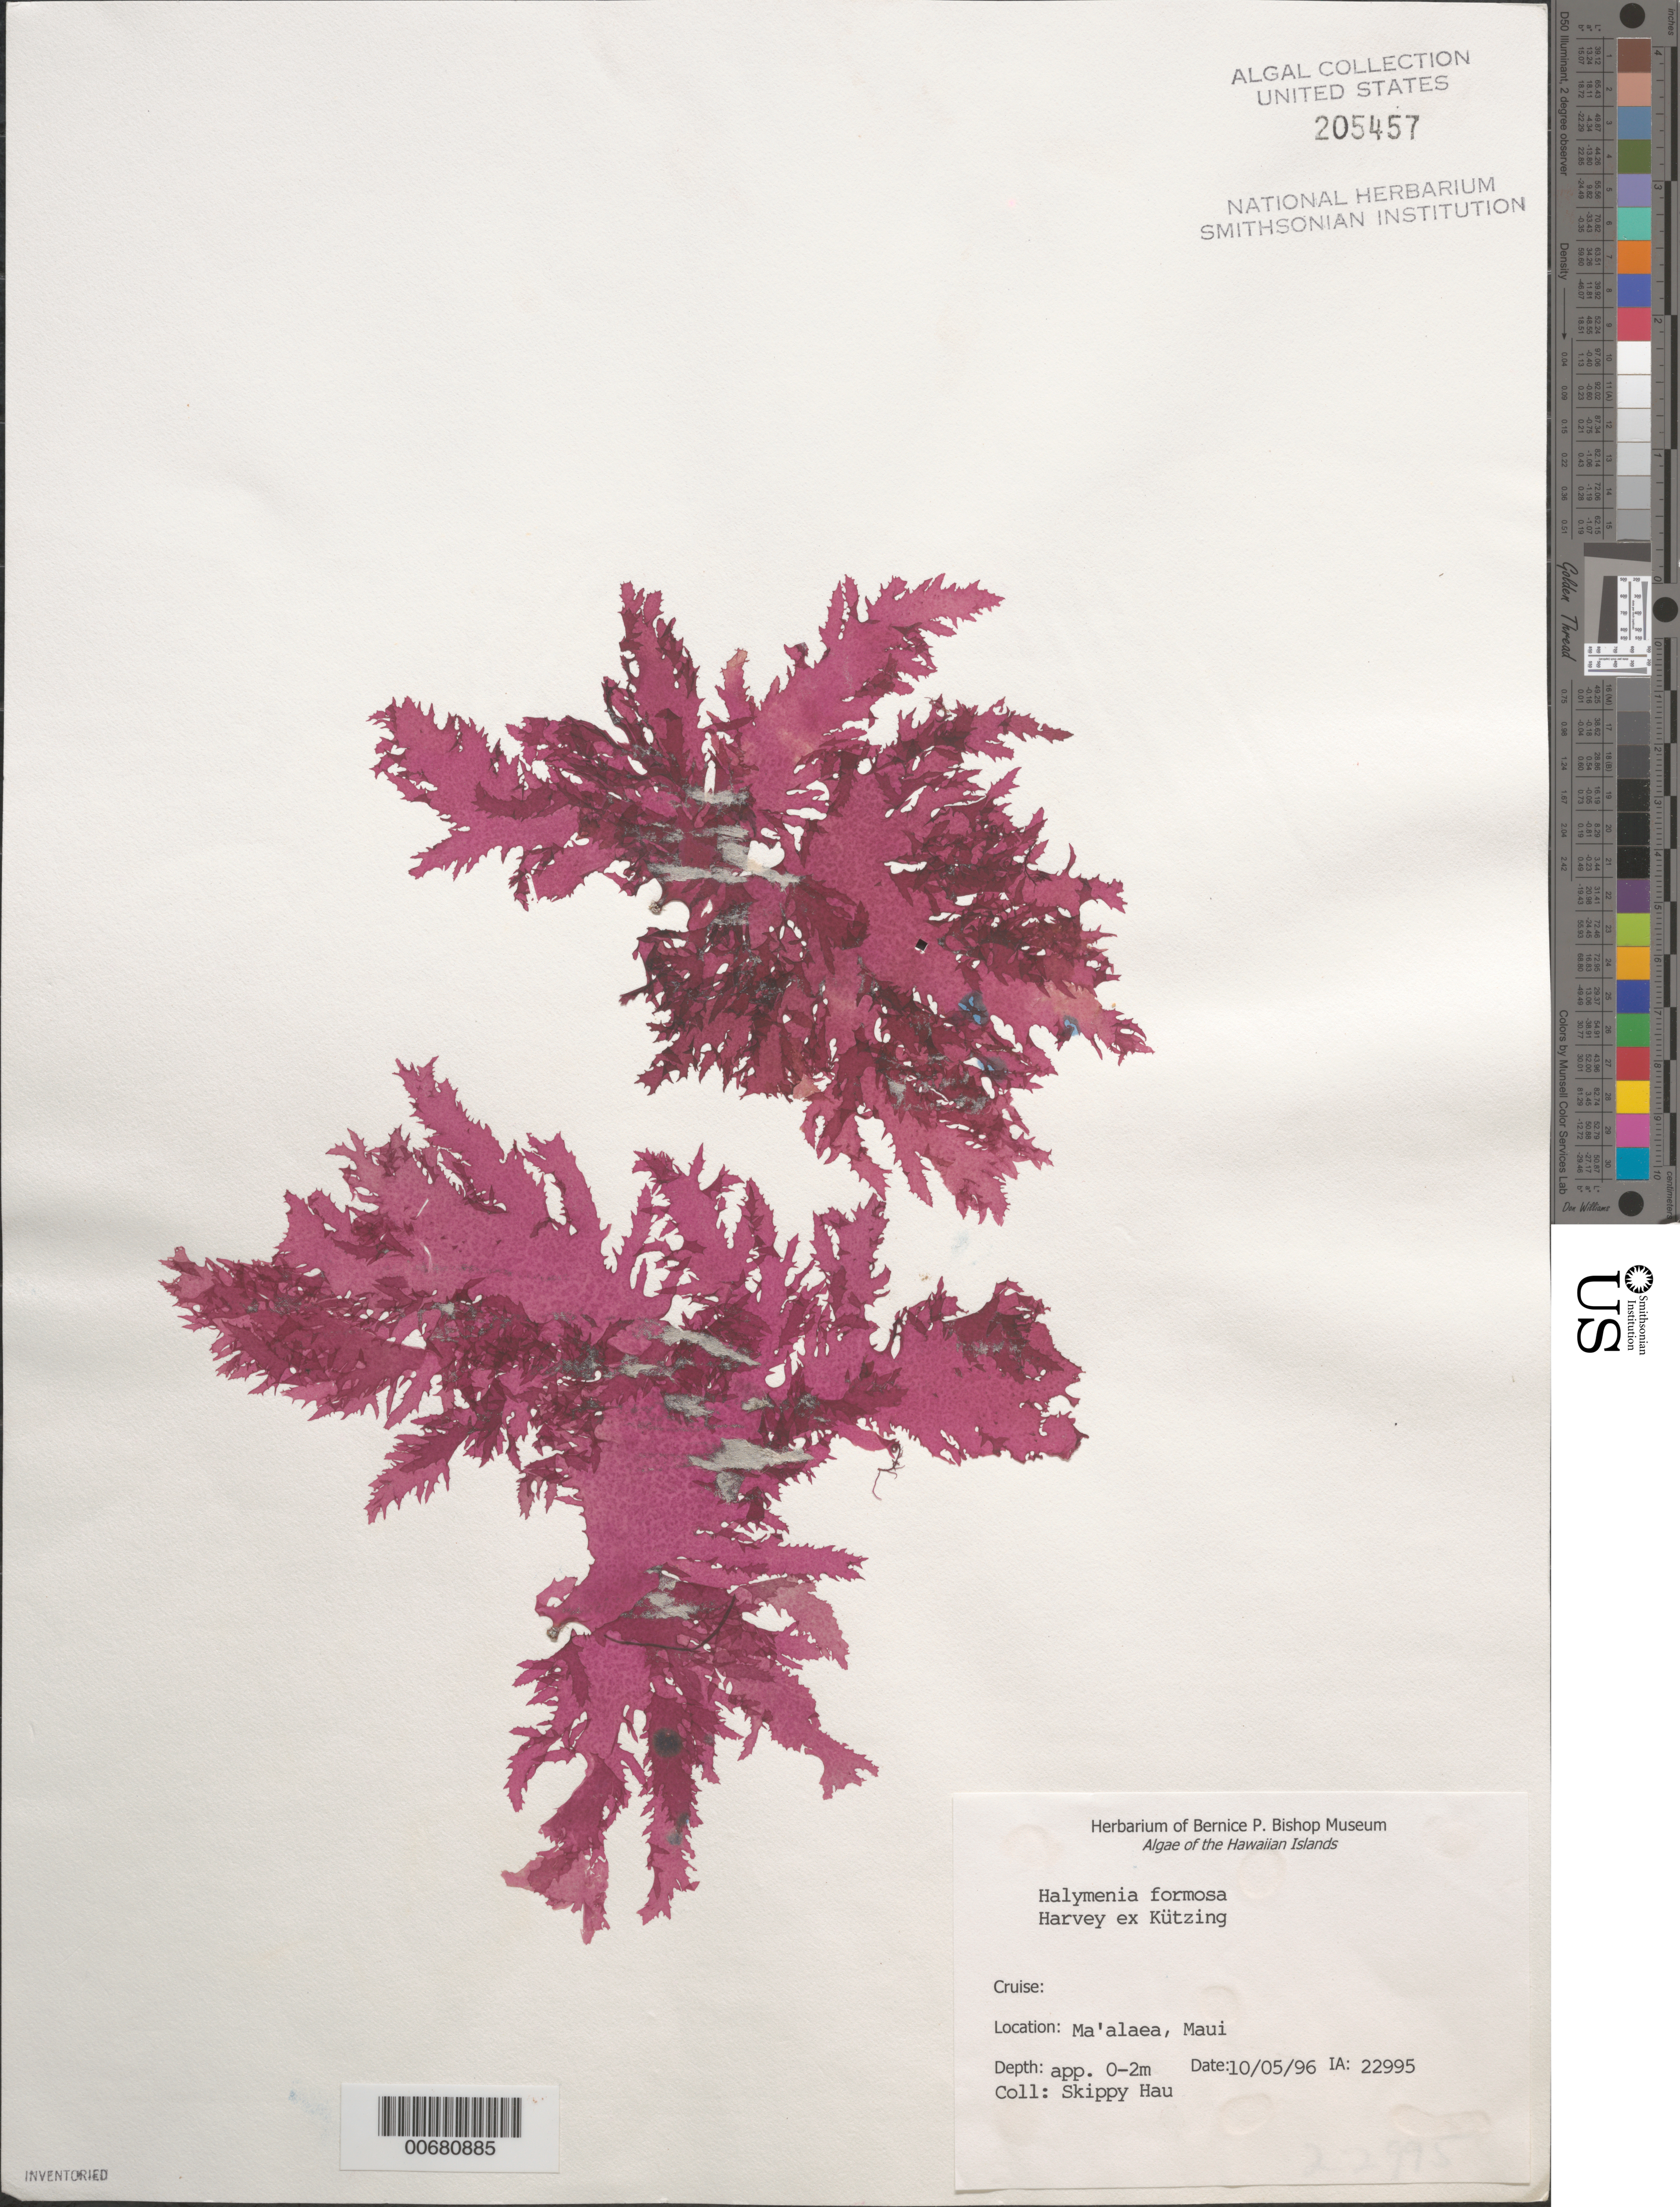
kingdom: Plantae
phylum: Rhodophyta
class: Florideophyceae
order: Halymeniales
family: Halymeniaceae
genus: Halymenia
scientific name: Halymenia formosa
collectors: S. Hau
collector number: IAA 22995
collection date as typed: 05 Oct 1996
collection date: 1996-10-05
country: United States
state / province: Hawaii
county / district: Maui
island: Maui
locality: Ma'alaea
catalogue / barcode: US 205457